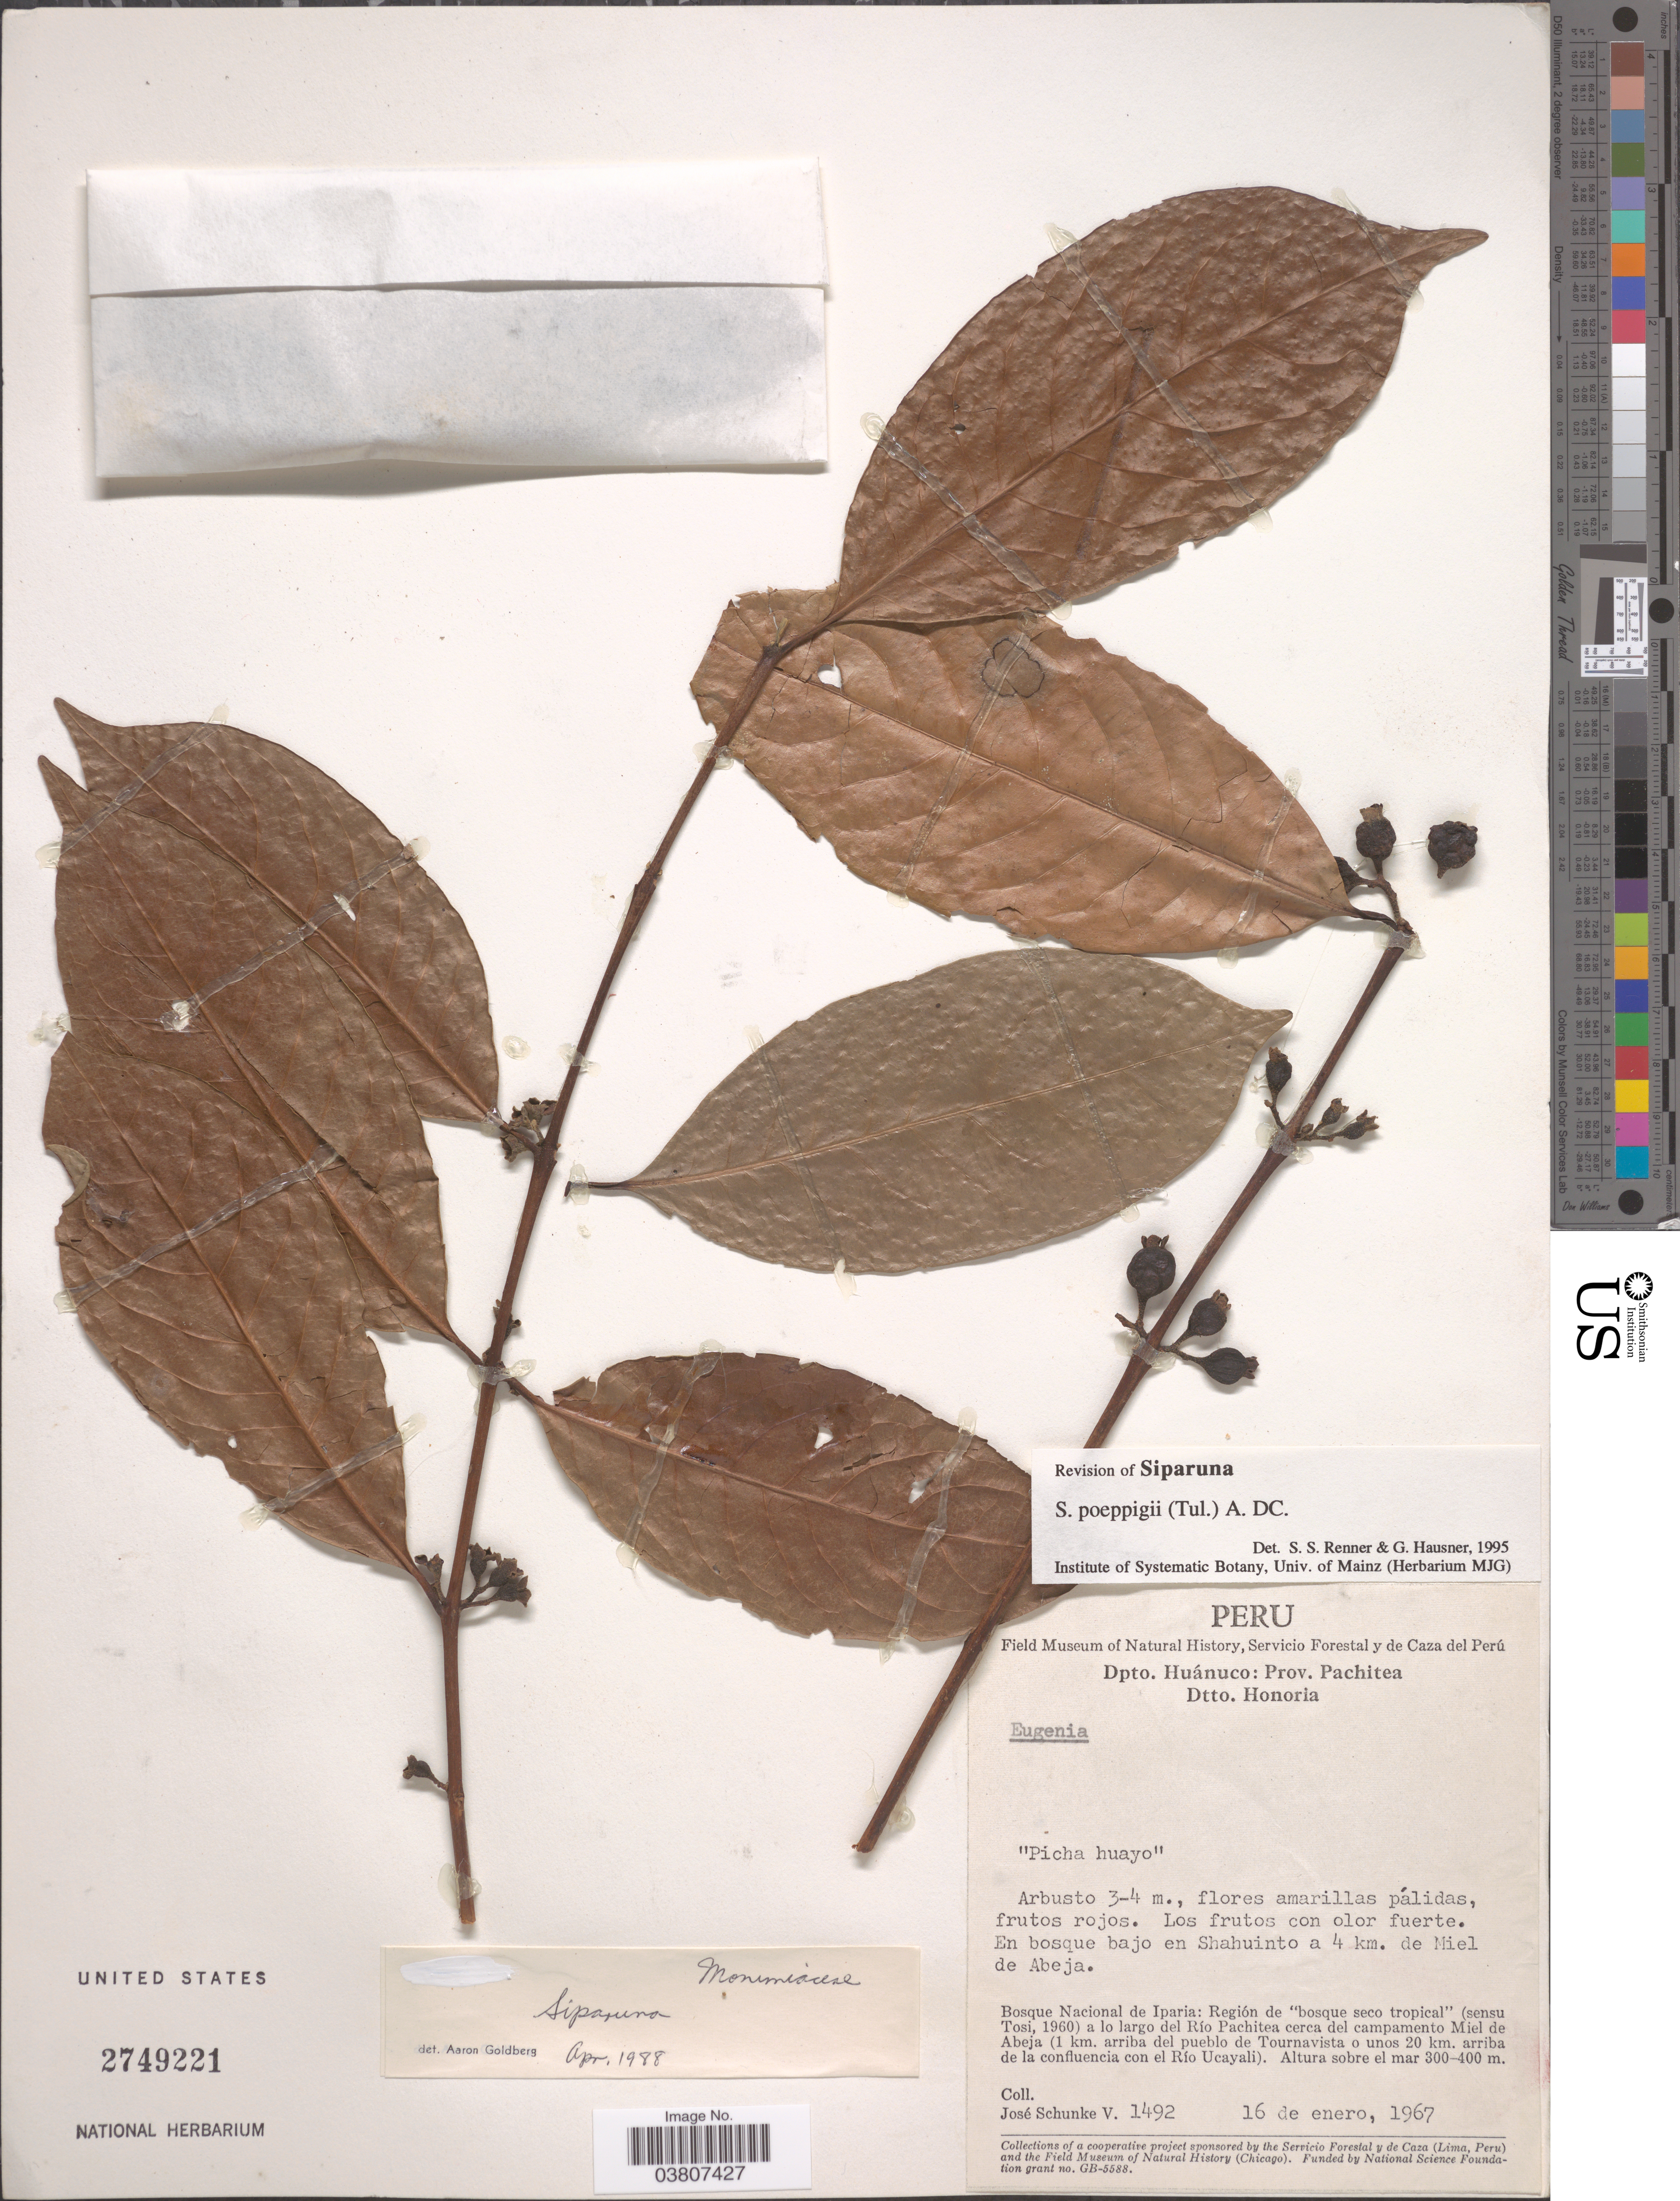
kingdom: Plantae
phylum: Tracheophyta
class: Magnoliopsida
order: Laurales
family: Siparunaceae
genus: Siparuna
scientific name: Siparuna poeppigii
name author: (Tul.) A. DC.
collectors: J. Schunke Vigo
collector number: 1492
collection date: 1967-01-16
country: Peru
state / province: Huánuco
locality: Dpto. Huánuco: Prov. Pachitea. Dtto. Honoria. En bosque bajo en Shahuinto a 4 km. de Miel de Abeja. Bosque Nacional de Iparia: Región de "bosque seco tropical" (sensu Tosi, 1960) a lo largo del Río Pachitea cerca del campamento Miel de Abeja (1 km. arriba del pueblo de Tournavista o unos 20 km. arriba de la confluencia con el Río Ucayali).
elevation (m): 300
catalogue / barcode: US 2749221